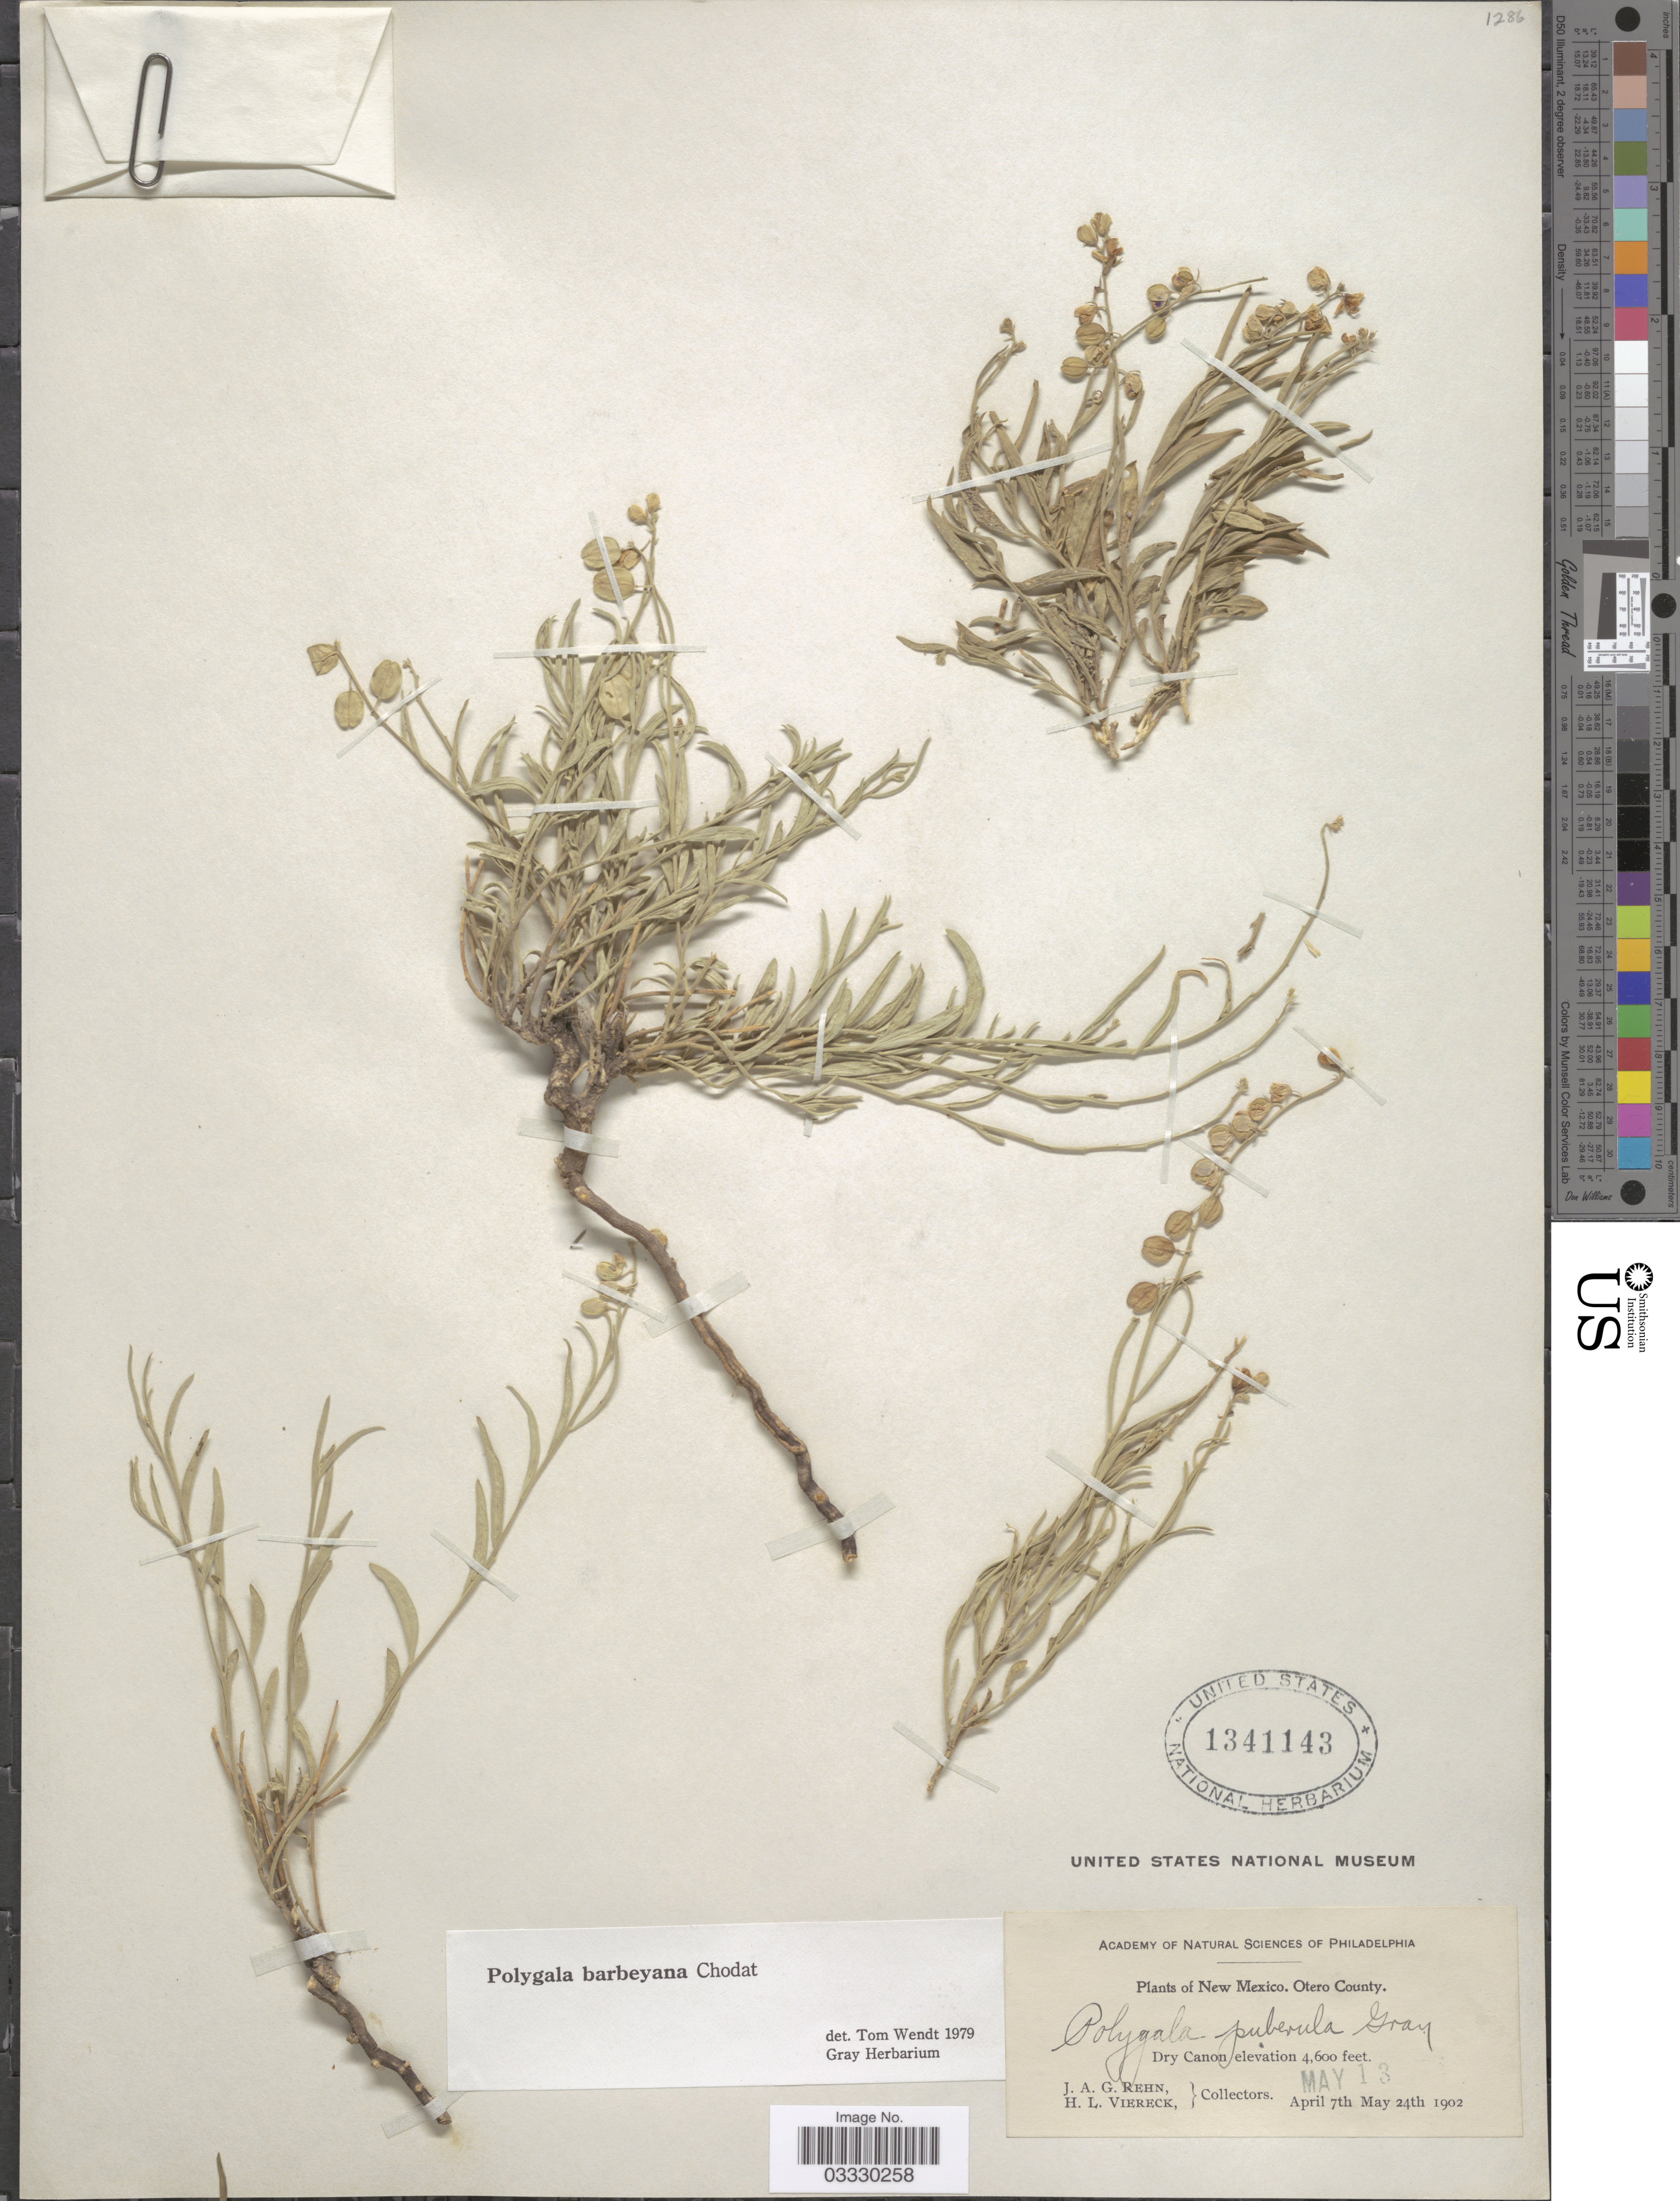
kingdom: Plantae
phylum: Tracheophyta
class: Magnoliopsida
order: Fabales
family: Polygalaceae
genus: Hebecarpa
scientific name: Hebecarpa barbeyana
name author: (Chodat) J.R. Abbott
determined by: Strong, Mark T., (BOT), Smithsonian Institution - National Museum of Natural History (UNITED STATES)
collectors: J. Rehn & H. L. Viereck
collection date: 1902-05-13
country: United States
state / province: New Mexico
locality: Otero County.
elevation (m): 1402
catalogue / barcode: US 1341143